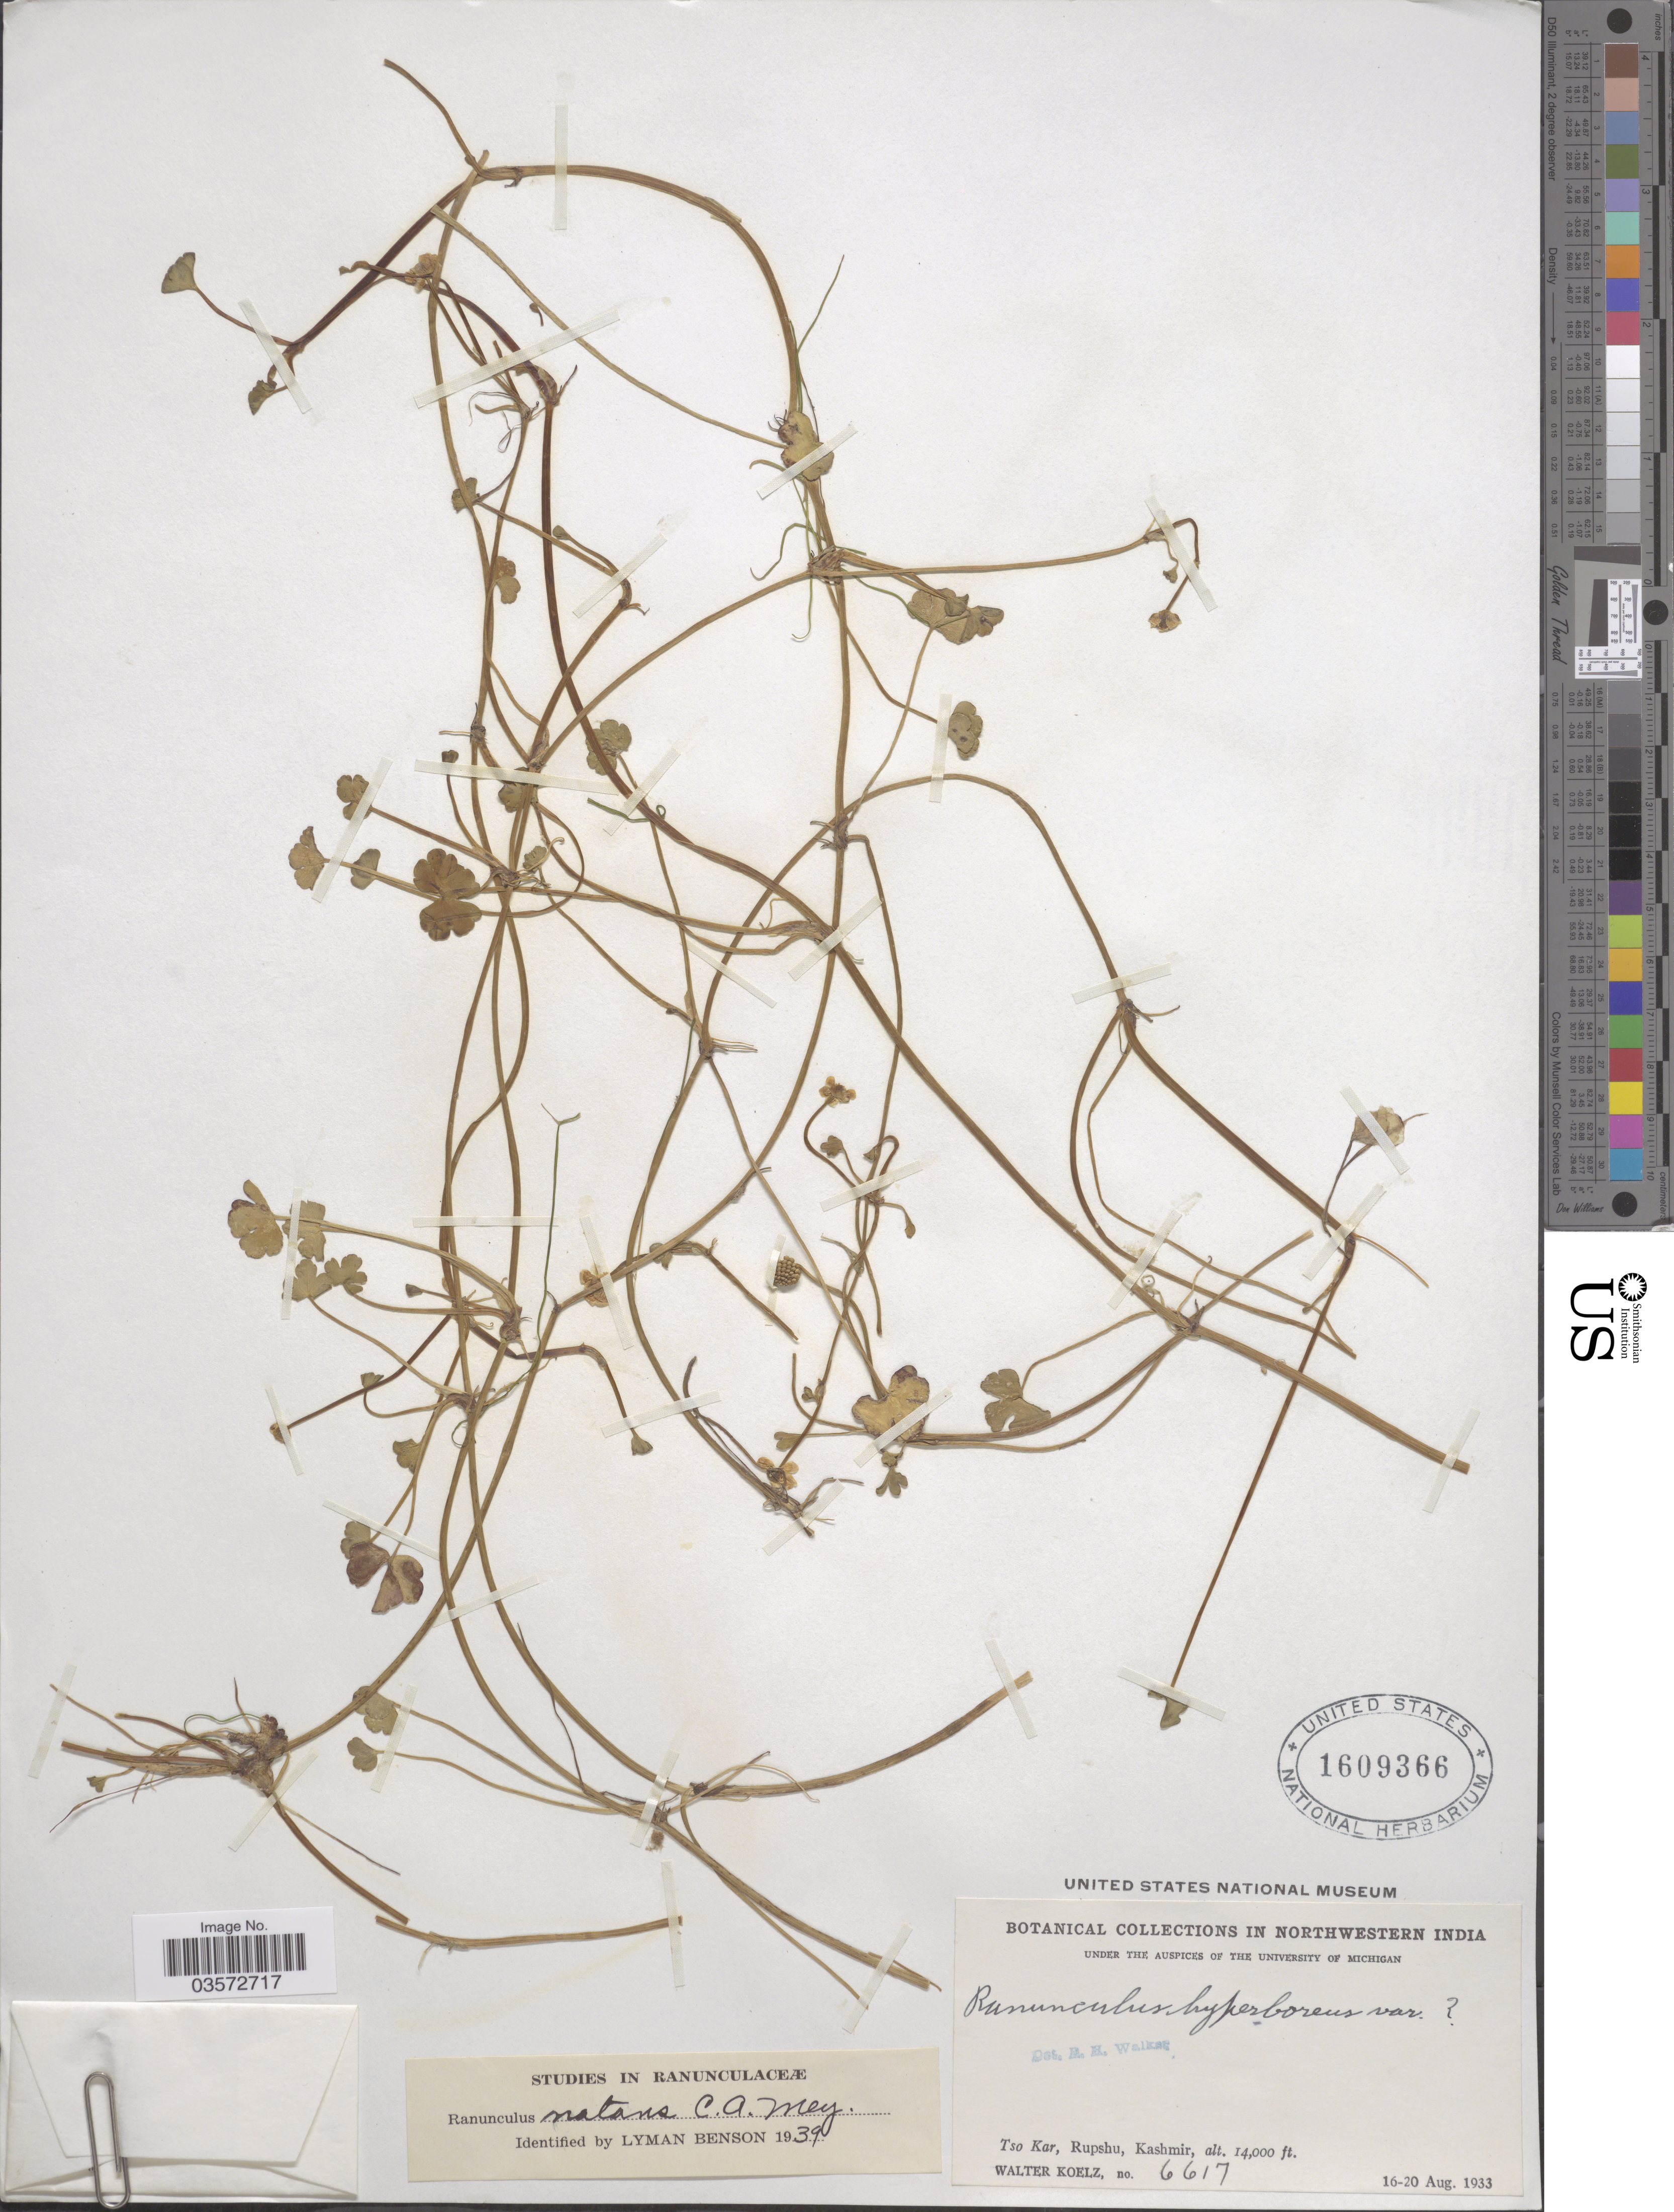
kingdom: Plantae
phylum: Tracheophyta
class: Magnoliopsida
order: Ranunculales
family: Ranunculaceae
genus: Ranunculus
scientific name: Ranunculus natans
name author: C.A. Mey.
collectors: W. N. Koelz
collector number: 6617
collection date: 1933-08-16/1933-08-20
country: India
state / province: Jammu and Kashmir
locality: In Northwestern India. Tso Kar, Rupshu, Kashmir.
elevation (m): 4267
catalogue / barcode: US 1609366